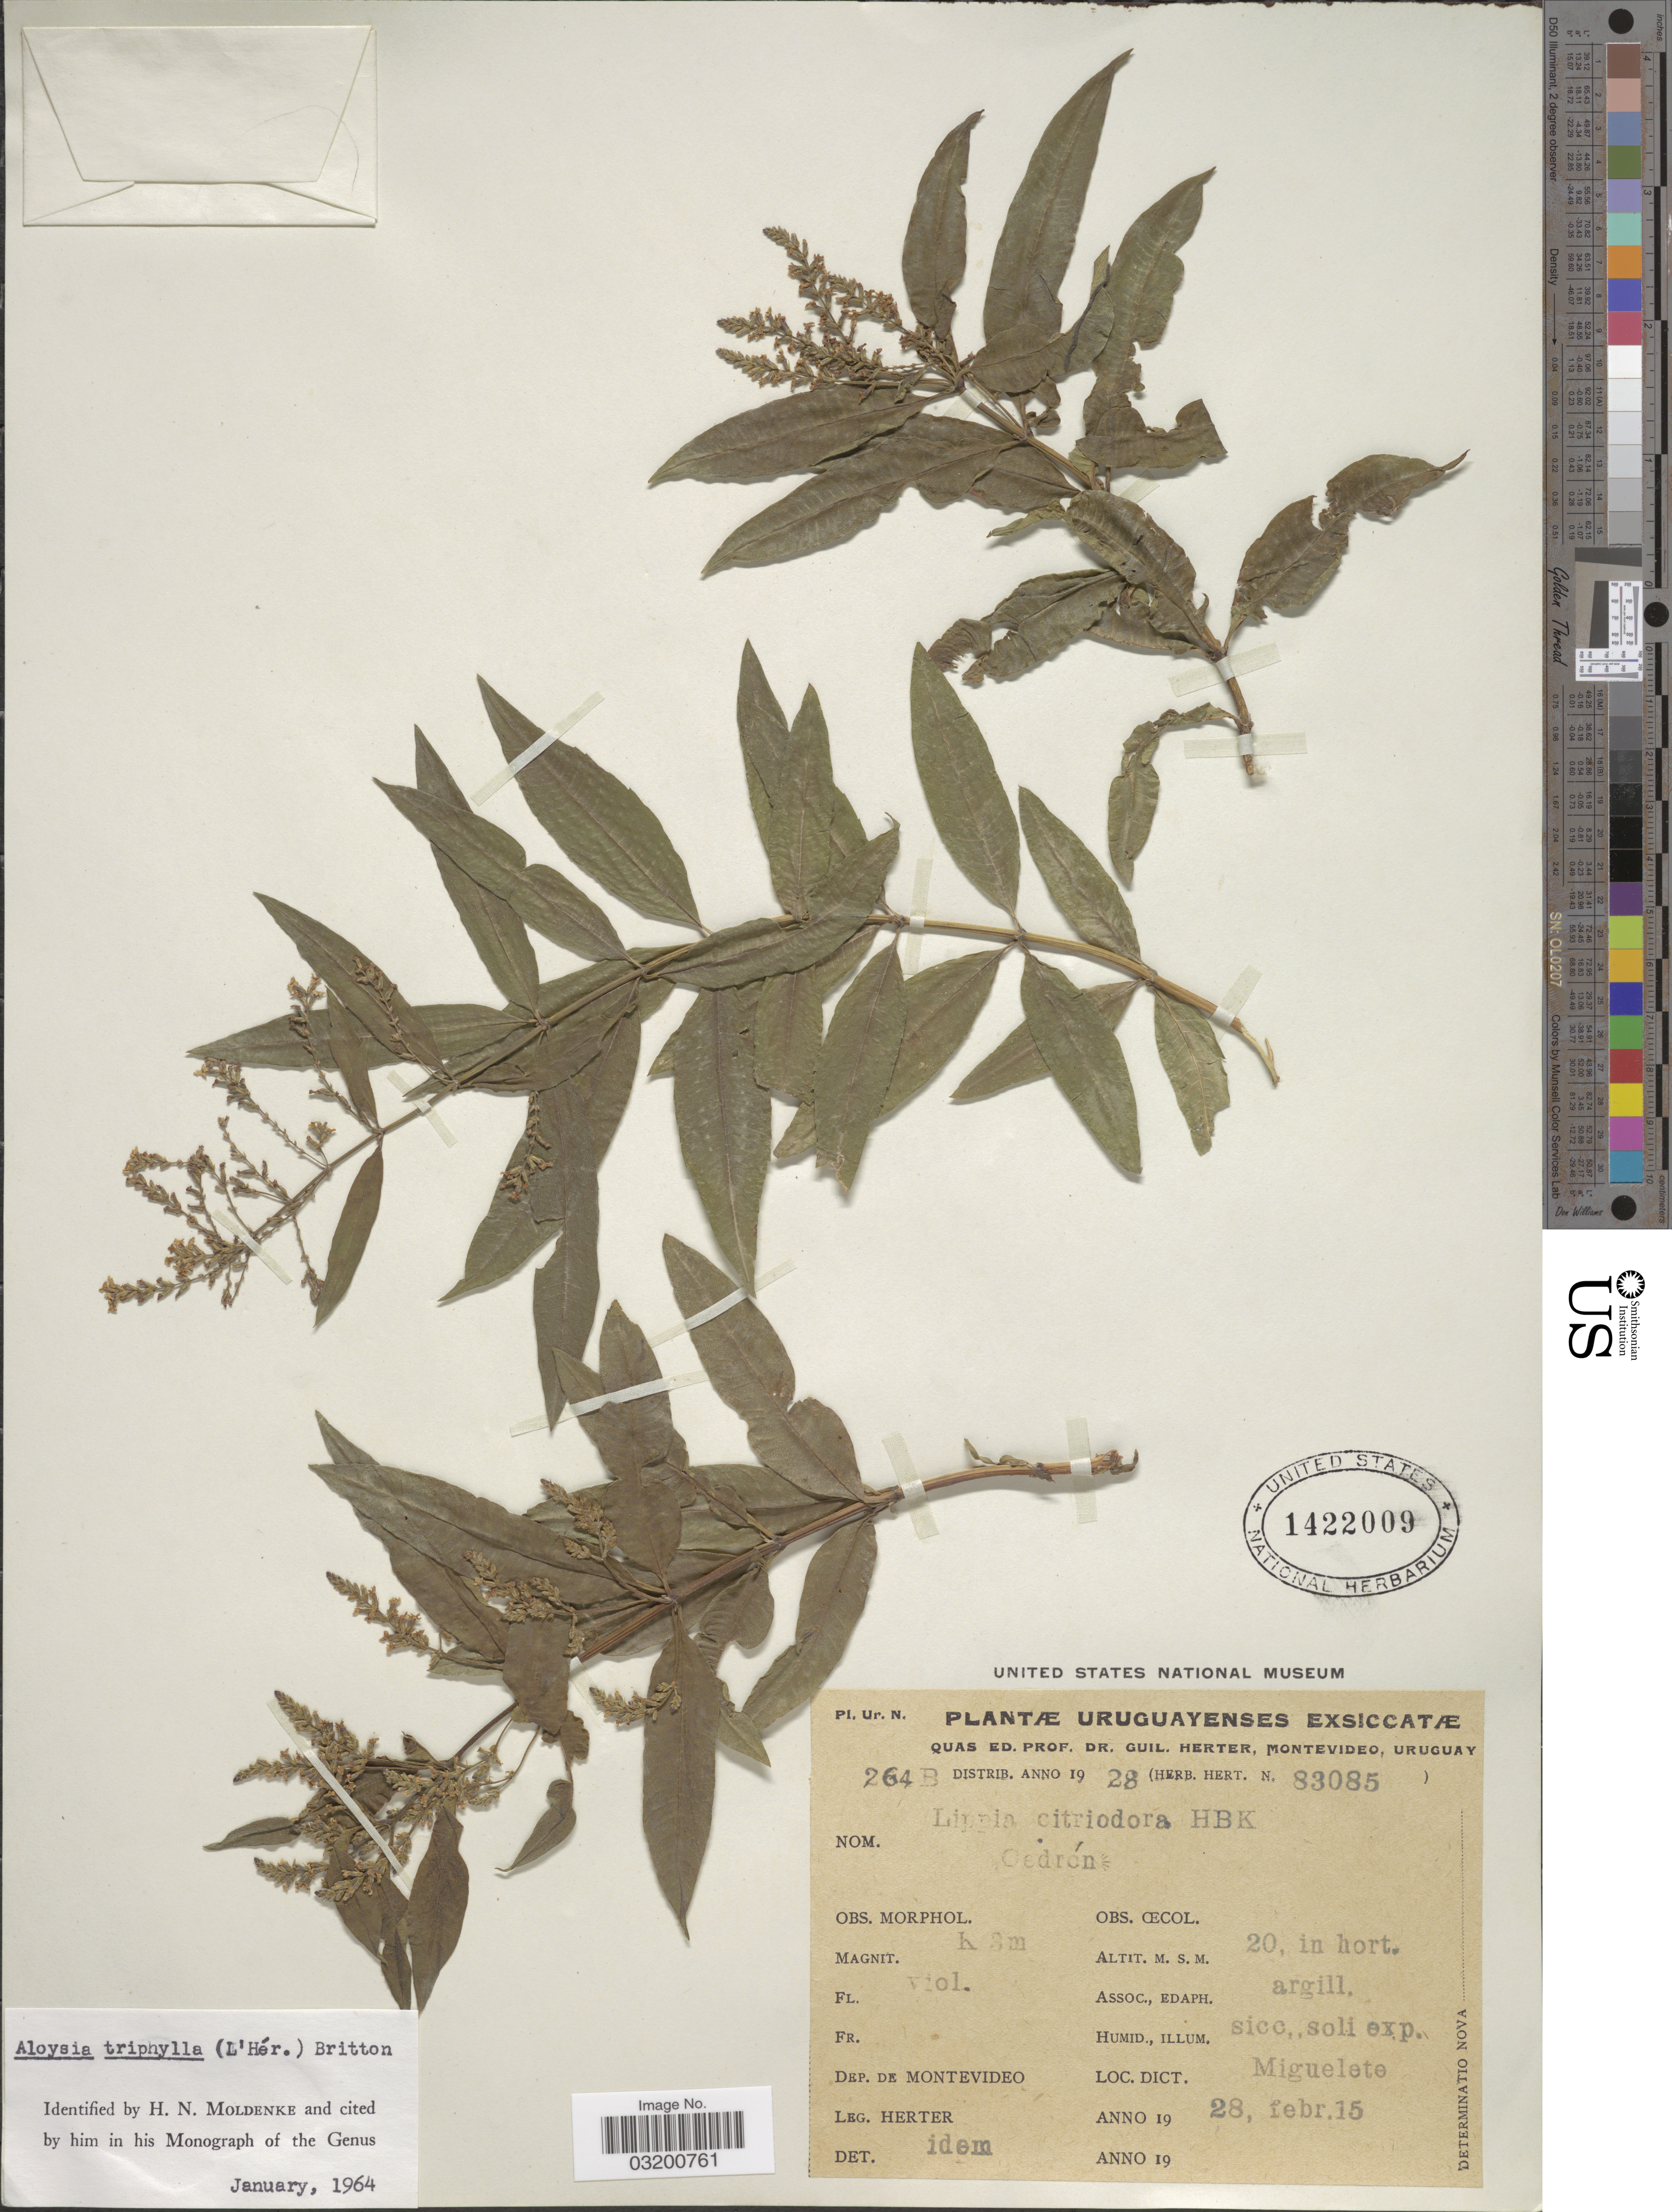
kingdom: Plantae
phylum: Tracheophyta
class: Magnoliopsida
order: Lamiales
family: Verbenaceae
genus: Aloysia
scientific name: Aloysia citrodora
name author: Paláu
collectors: G. Herter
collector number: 83085?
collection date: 1915-02-28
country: Uruguay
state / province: Montevideo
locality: Dep. de Montevido. Miguelete.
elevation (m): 20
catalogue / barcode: US 1422009